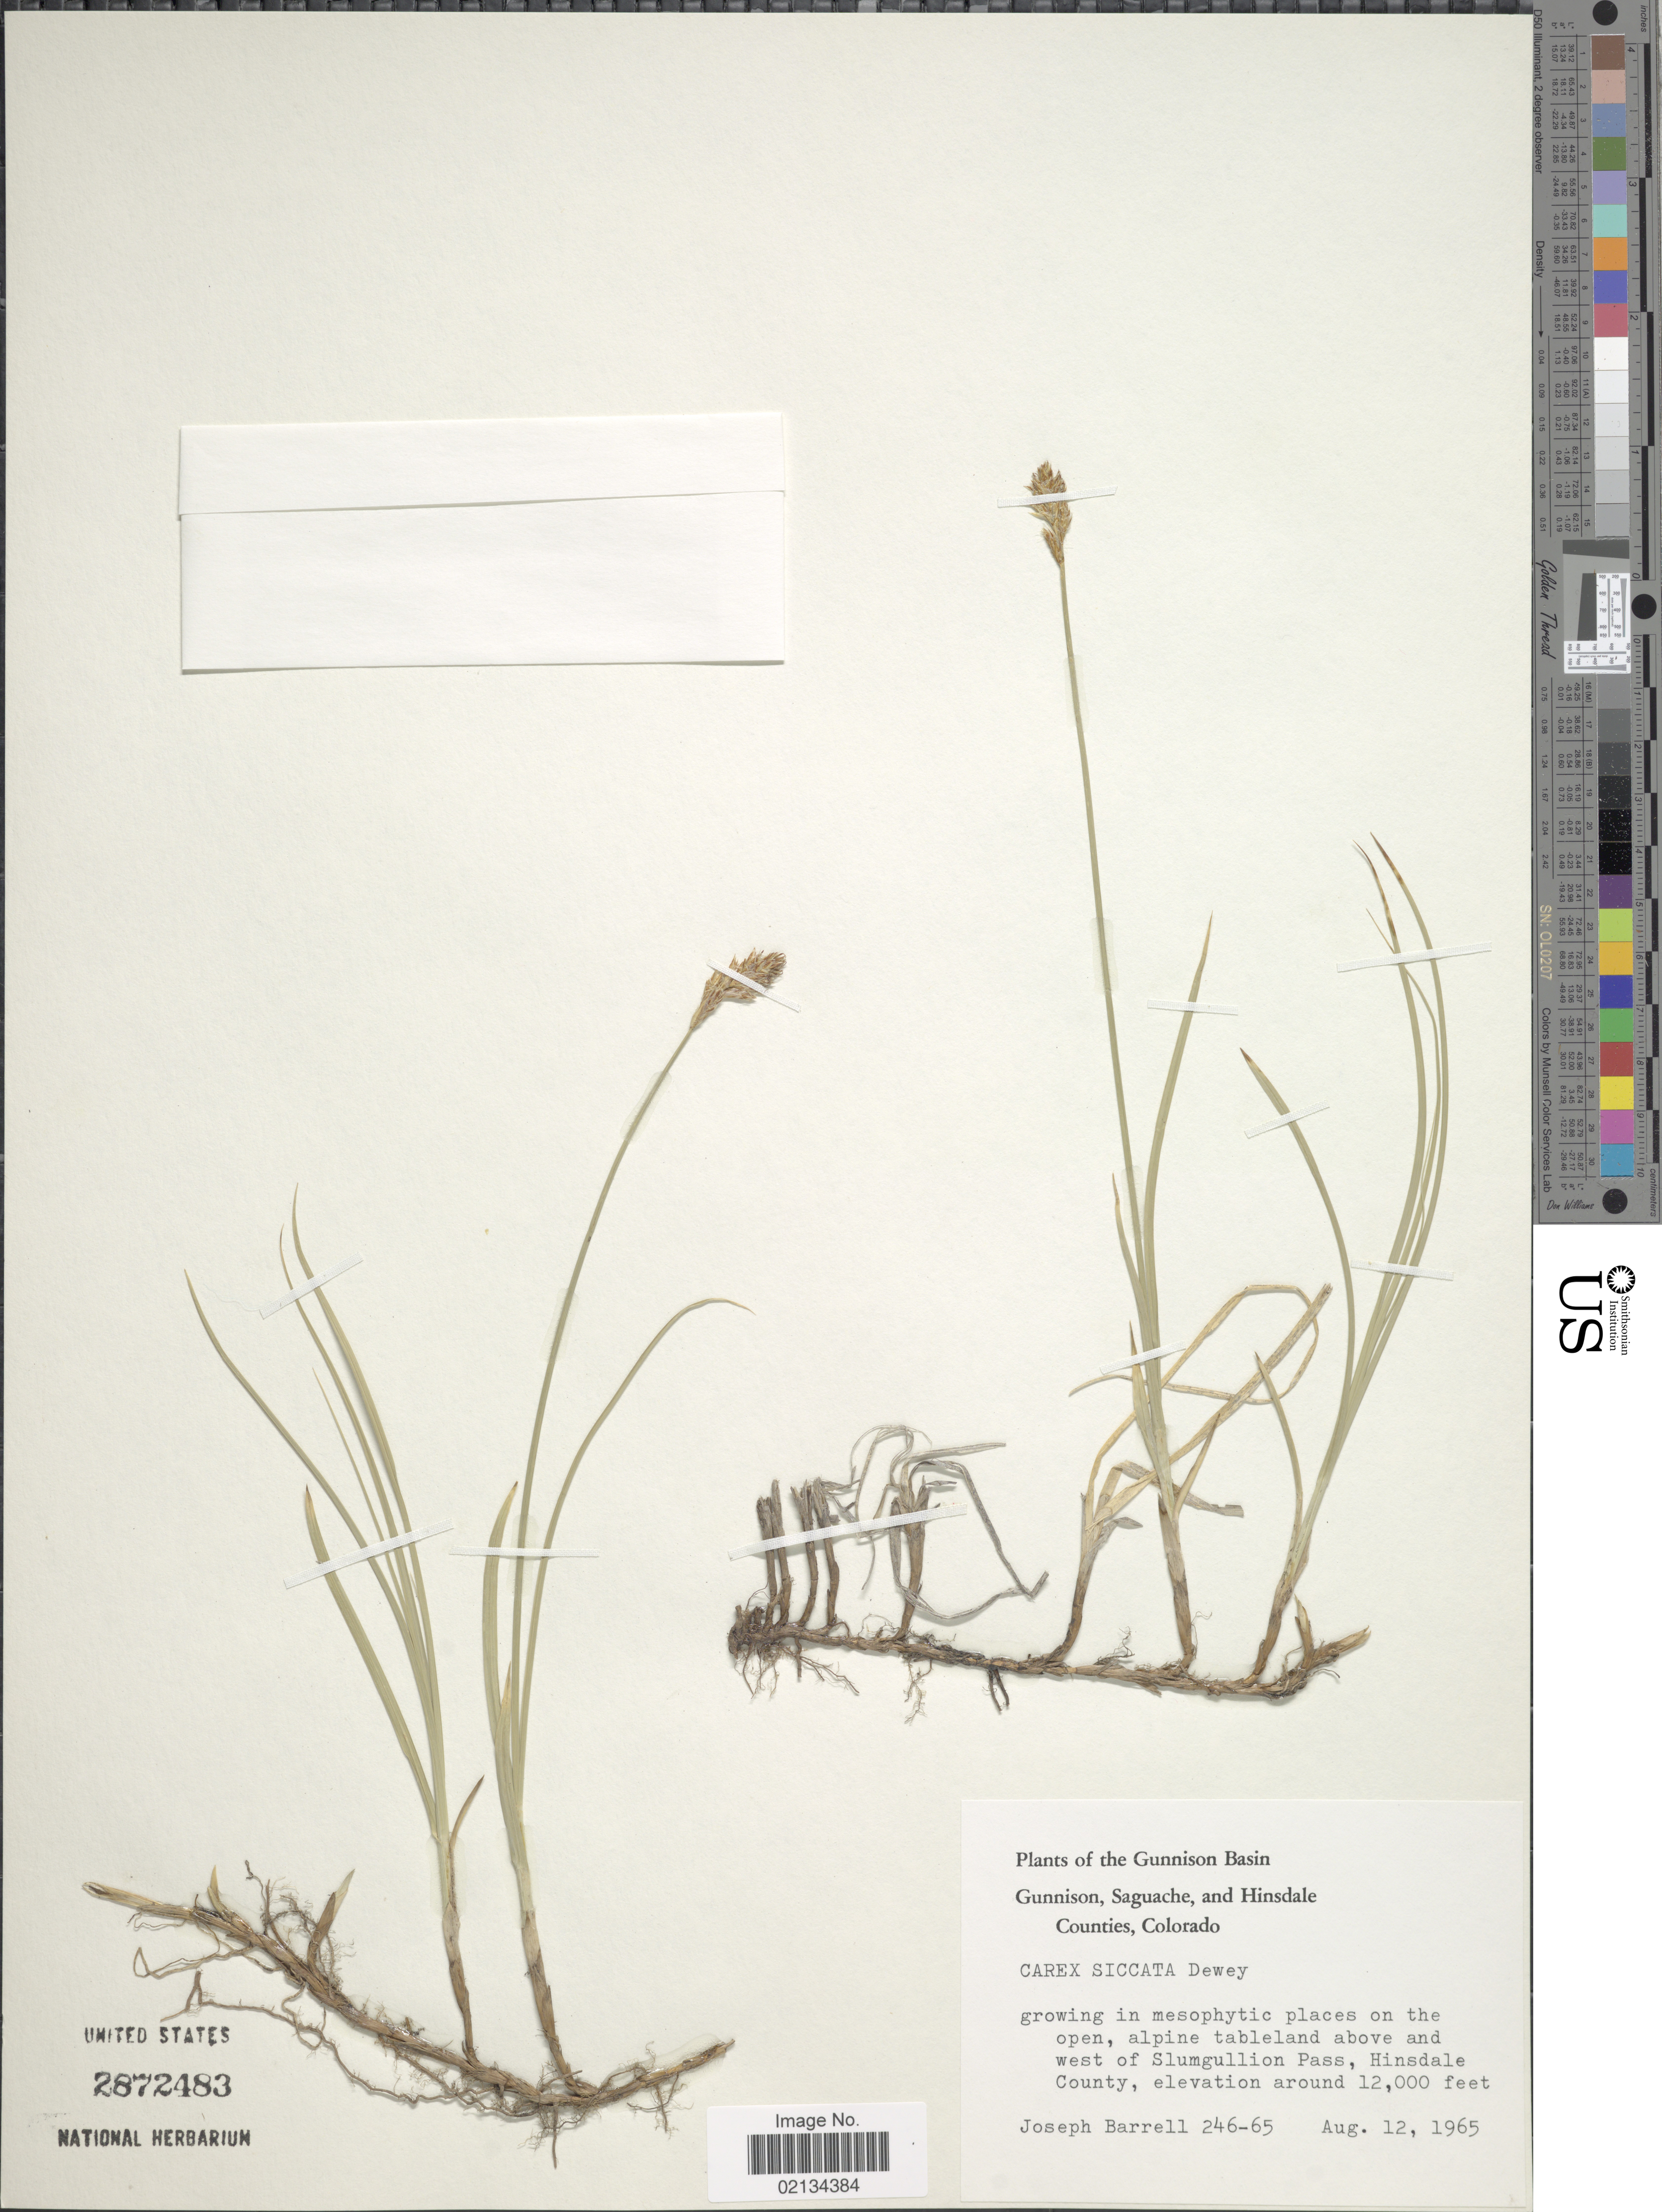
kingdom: Plantae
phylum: Tracheophyta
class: Liliopsida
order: Poales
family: Cyperaceae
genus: Carex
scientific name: Carex siccata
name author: Dewey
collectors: J. Barrell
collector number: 246-65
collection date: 1965-08-12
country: United States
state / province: Colorado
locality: The Gunnison Basin, Gunnison, Saguache, and Hinsdale Counties, above and west of Slumgullion Pass, Hinsdale County.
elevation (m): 3658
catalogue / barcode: US 2872483